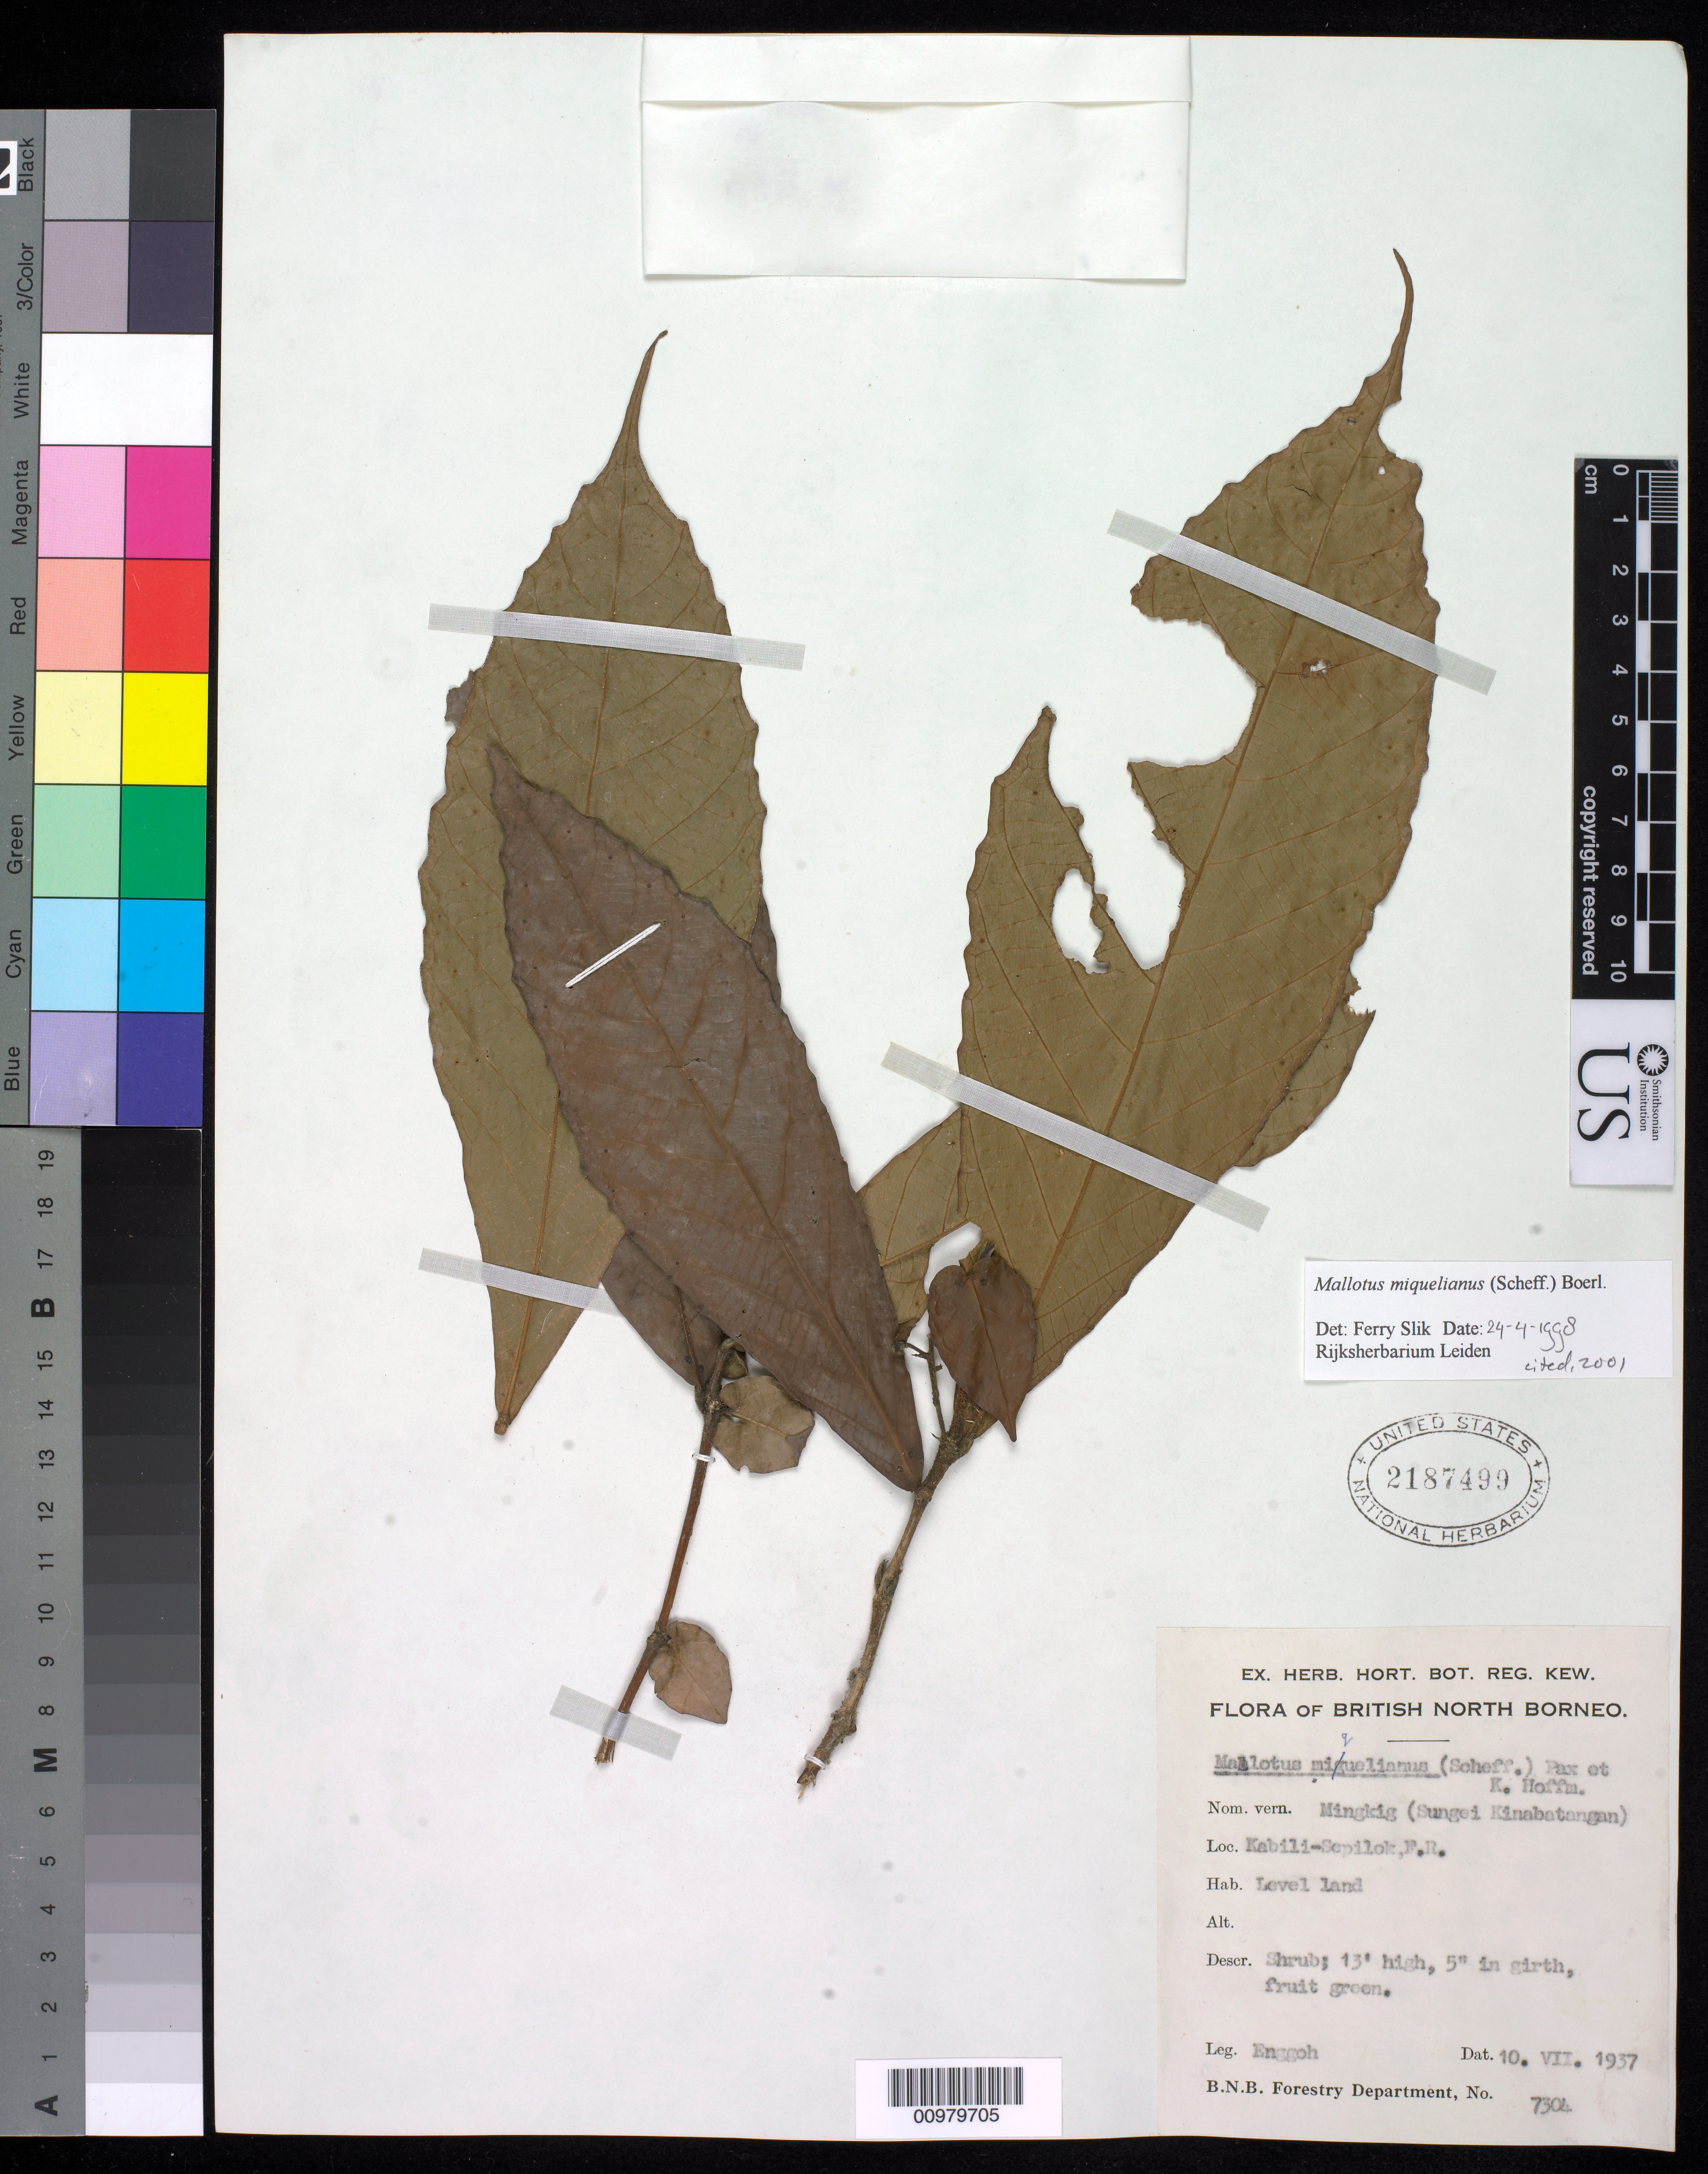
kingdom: Plantae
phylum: Tracheophyta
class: Magnoliopsida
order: Malpighiales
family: Euphorbiaceae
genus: Mallotus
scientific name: Mallotus miquelianus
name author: (Scheff.) Boerl.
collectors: -. Enggoh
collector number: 7304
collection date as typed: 10 Jul 1937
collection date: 1937-07-10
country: Malaysia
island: Borneo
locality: Kabili-Sepilok, F.R.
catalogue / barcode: US 2187499